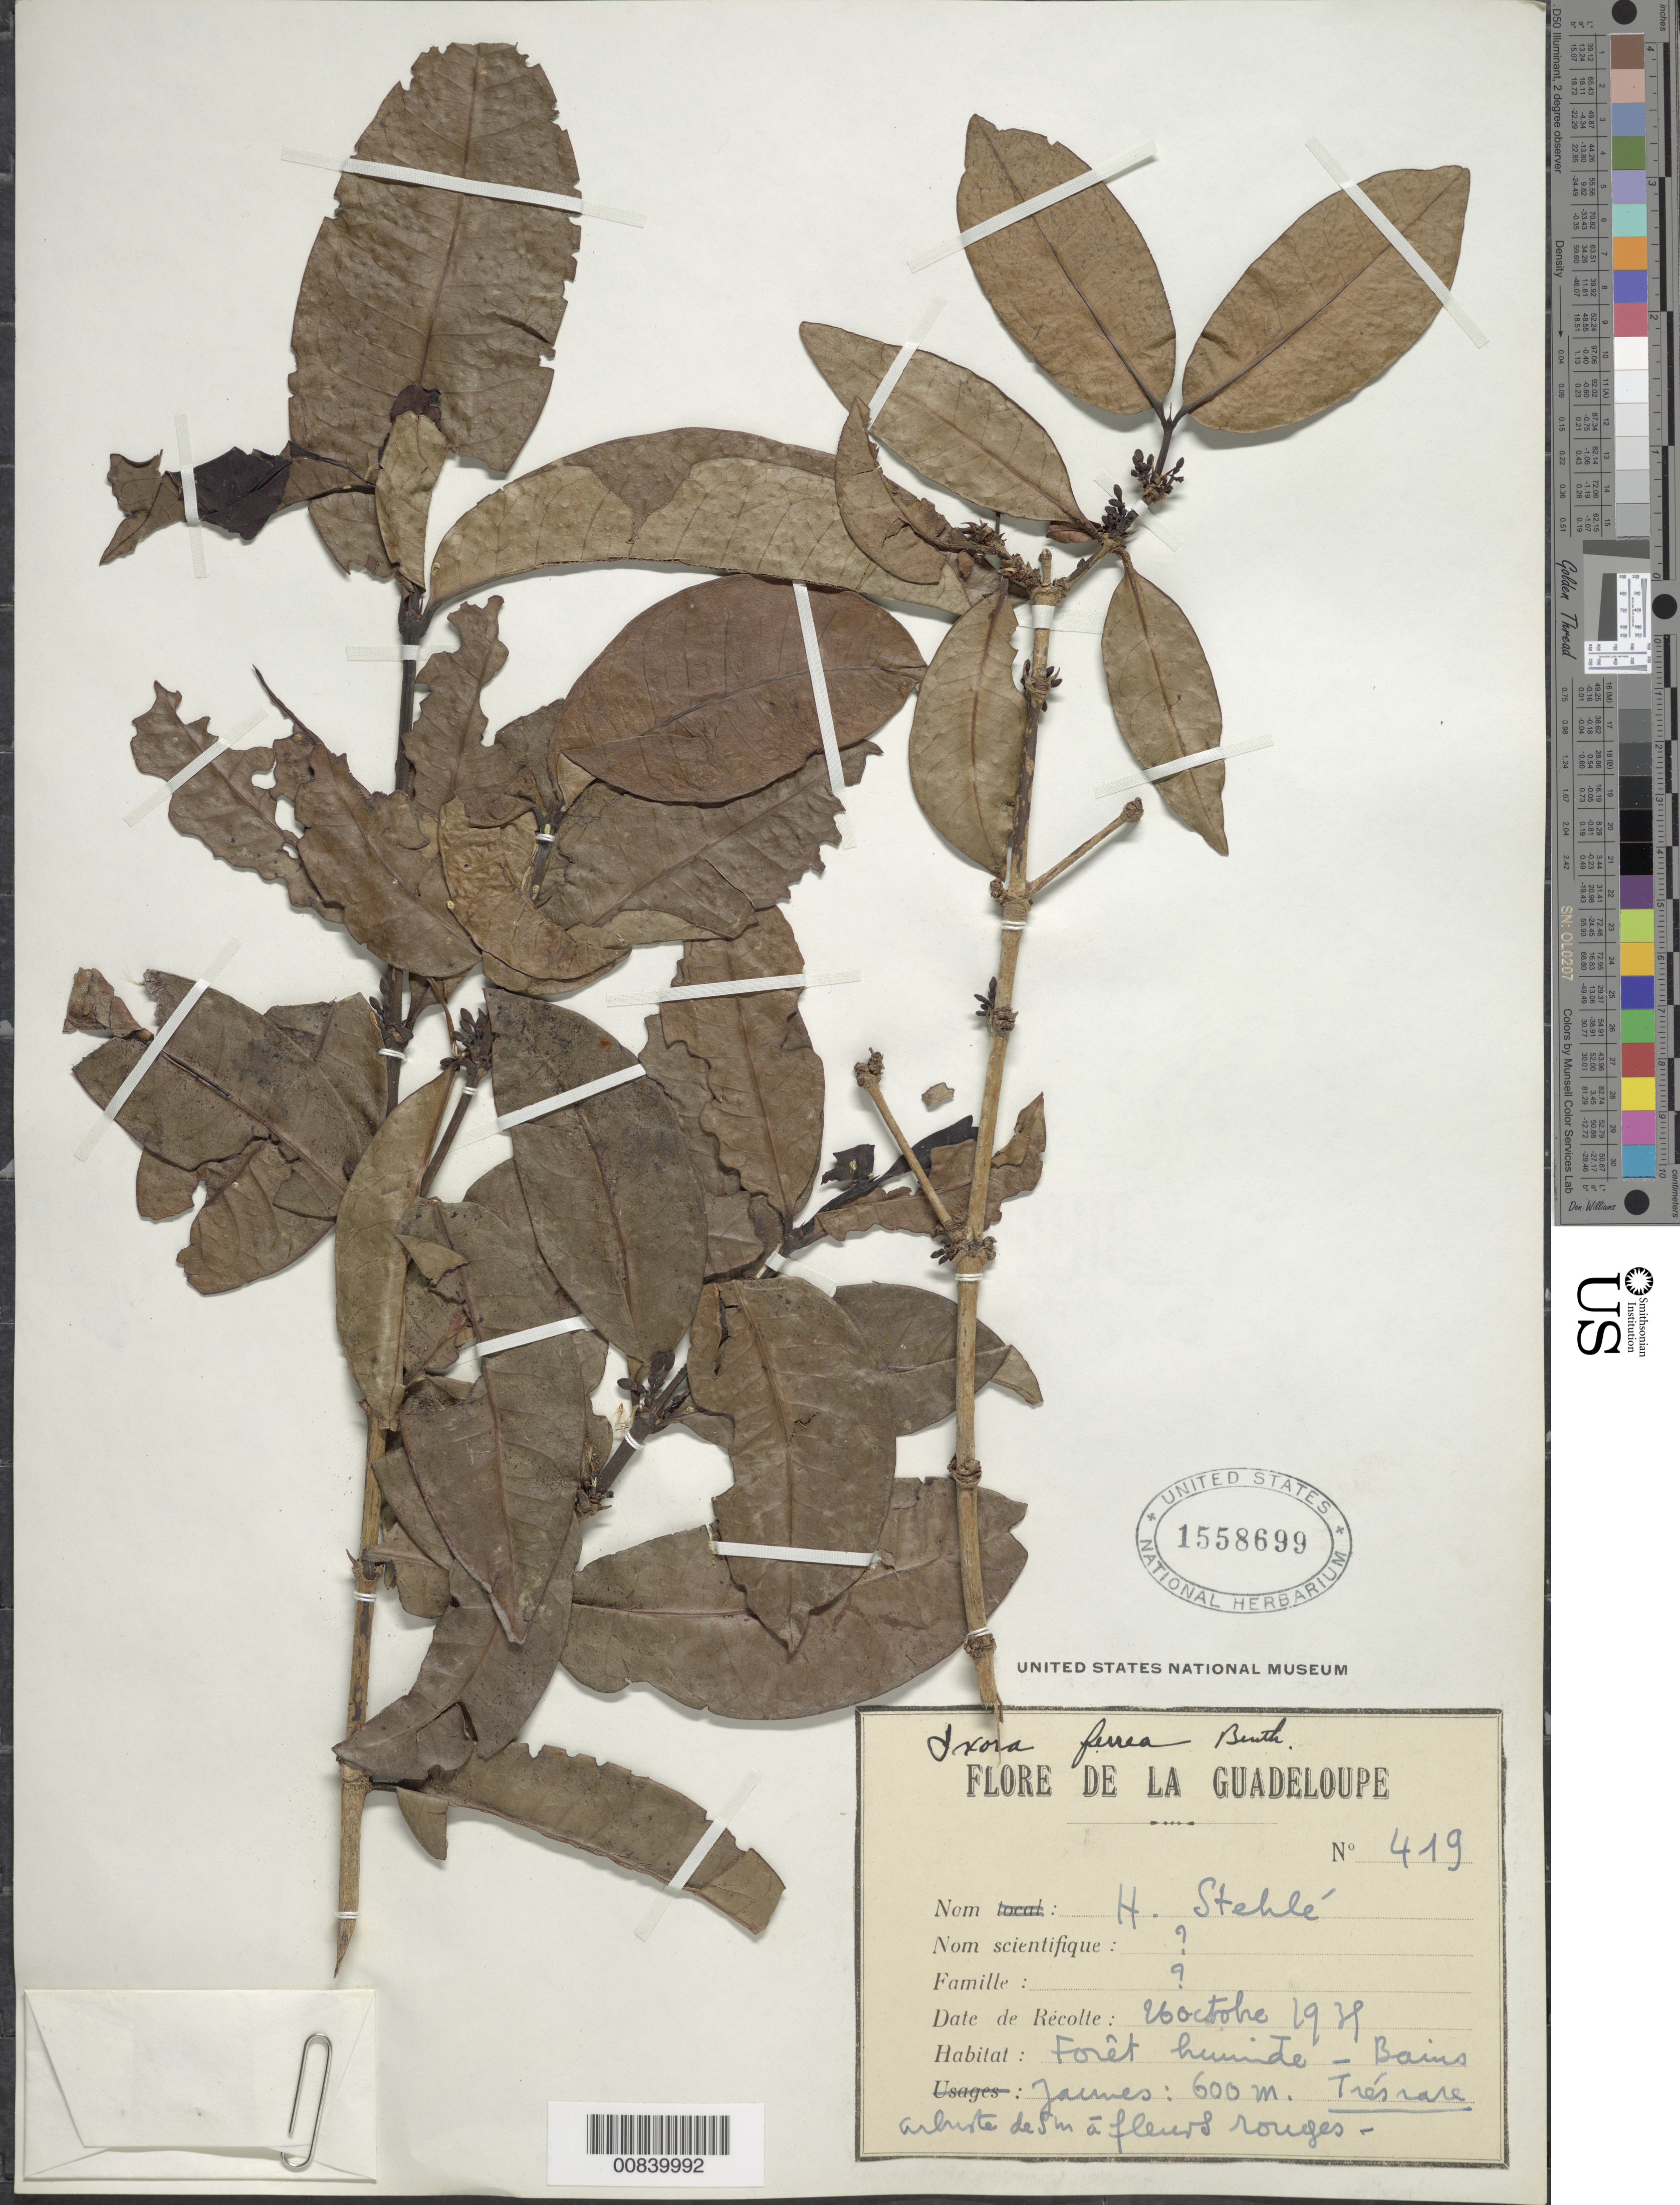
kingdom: Plantae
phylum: Tracheophyta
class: Magnoliopsida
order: Gentianales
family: Rubiaceae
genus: Ixora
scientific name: Ixora ferrea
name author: (Jacq.) Benth.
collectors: H. Stehlé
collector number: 419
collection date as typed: Oct 1939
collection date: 1939-10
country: Guadeloupe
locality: Bains Jaunes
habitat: Forêt humide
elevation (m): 600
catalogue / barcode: US 1558699